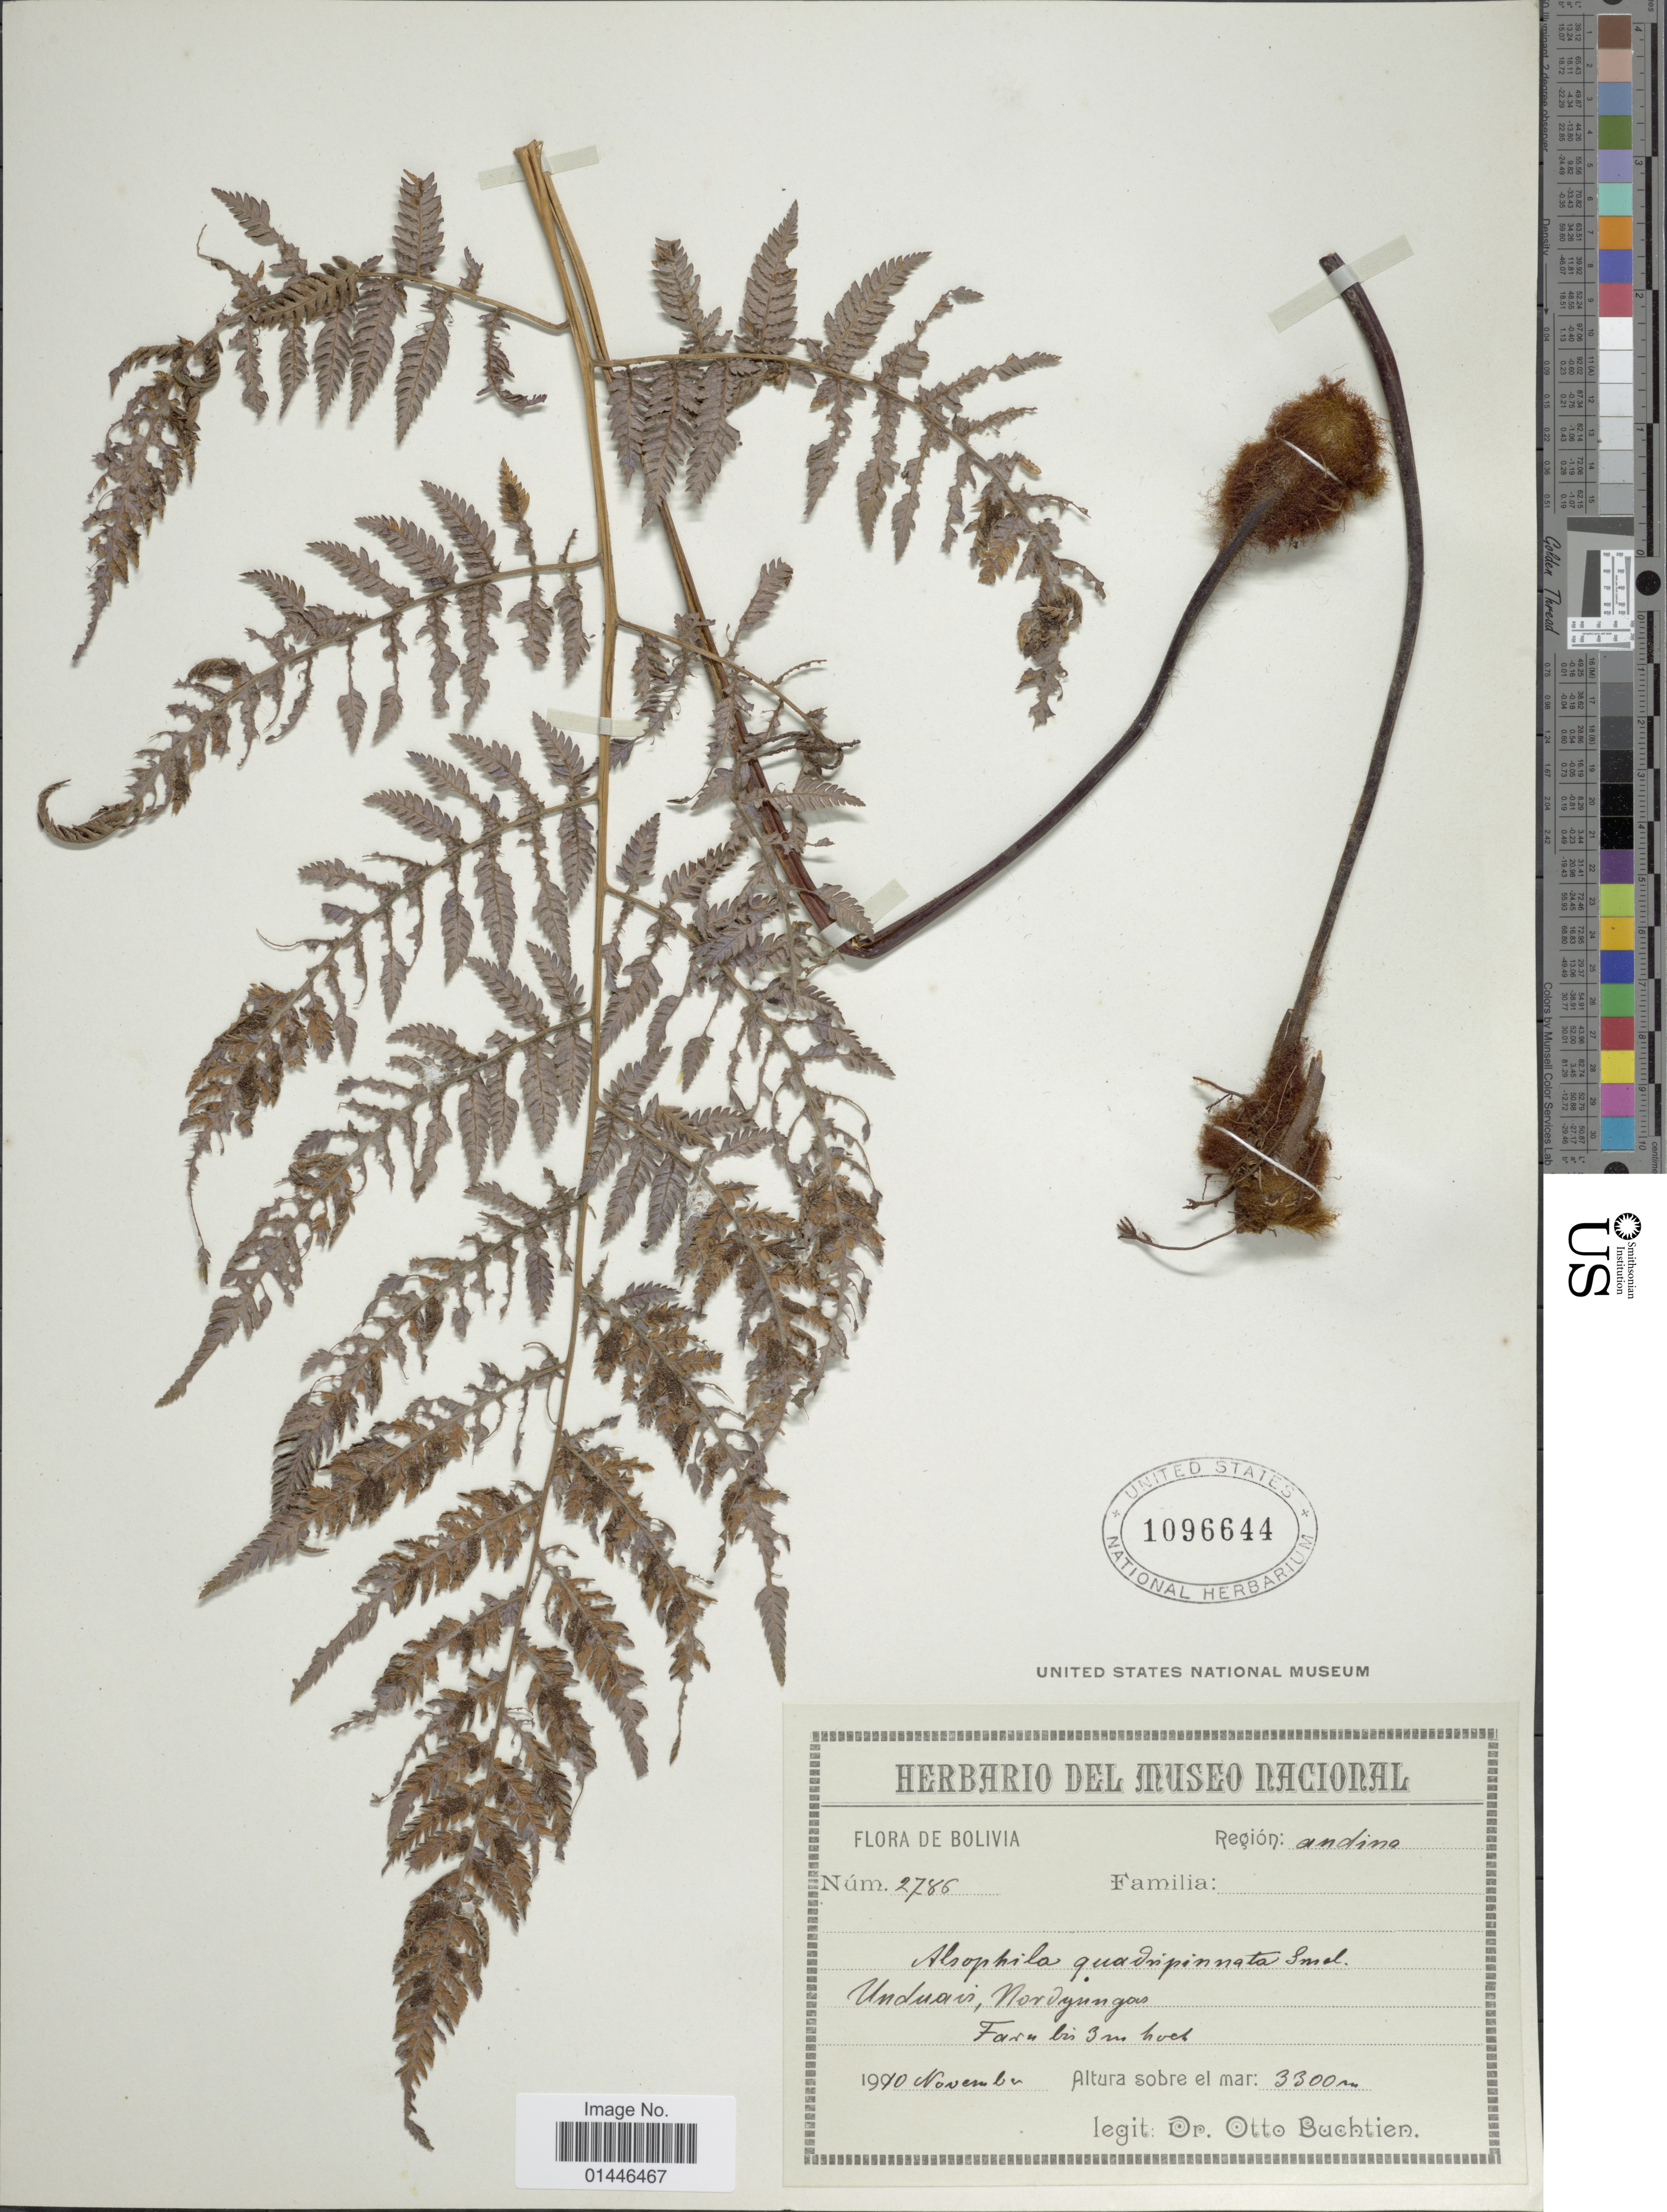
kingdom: Plantae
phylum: Tracheophyta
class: Polypodiopsida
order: Cyatheales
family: Dicksoniaceae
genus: Lophosoria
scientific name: Lophosoria quadripinnata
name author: (J.F. Gmel.) C. Chr.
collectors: O. Buchtien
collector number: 2786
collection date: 1910-11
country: Bolivia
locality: Región: andina. Unduavi, Nordyungas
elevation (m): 3300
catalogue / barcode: US 1096644